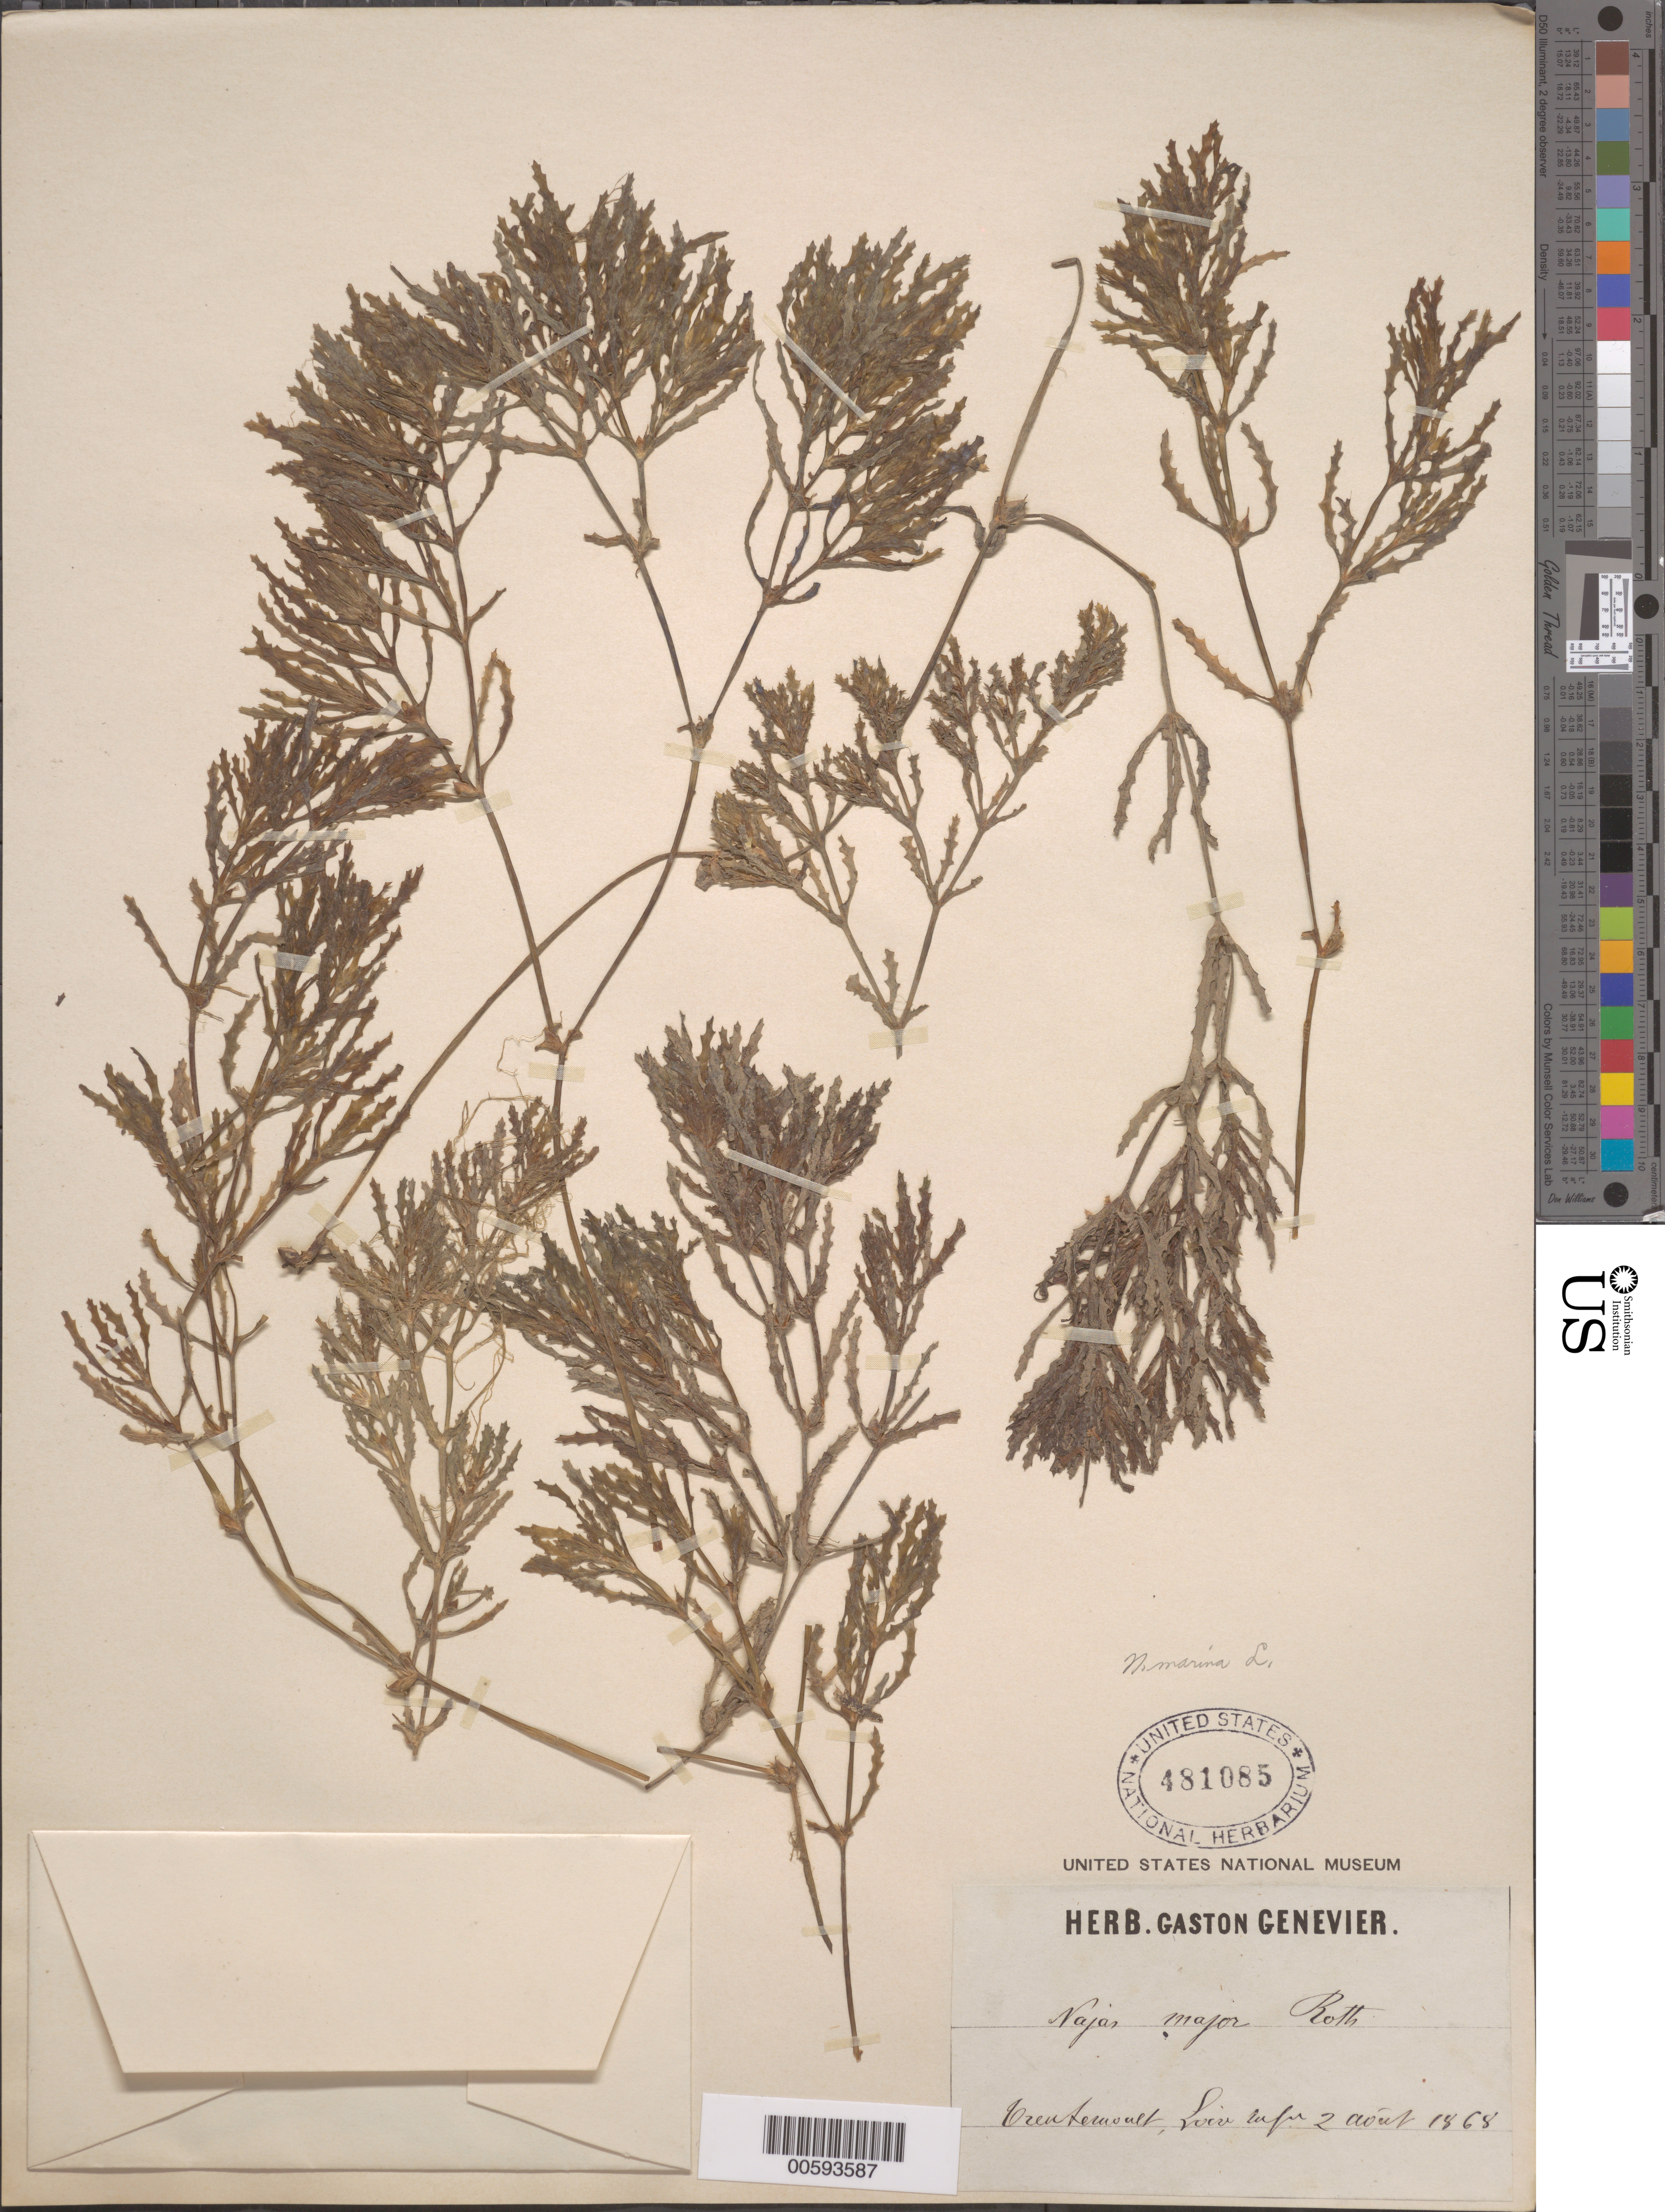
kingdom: Plantae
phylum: Tracheophyta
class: Liliopsida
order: Alismatales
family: Hydrocharitaceae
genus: Najas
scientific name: Najas major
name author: All.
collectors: G. Genevier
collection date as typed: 02 Aug 1868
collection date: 1868-08-02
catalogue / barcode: US 481085